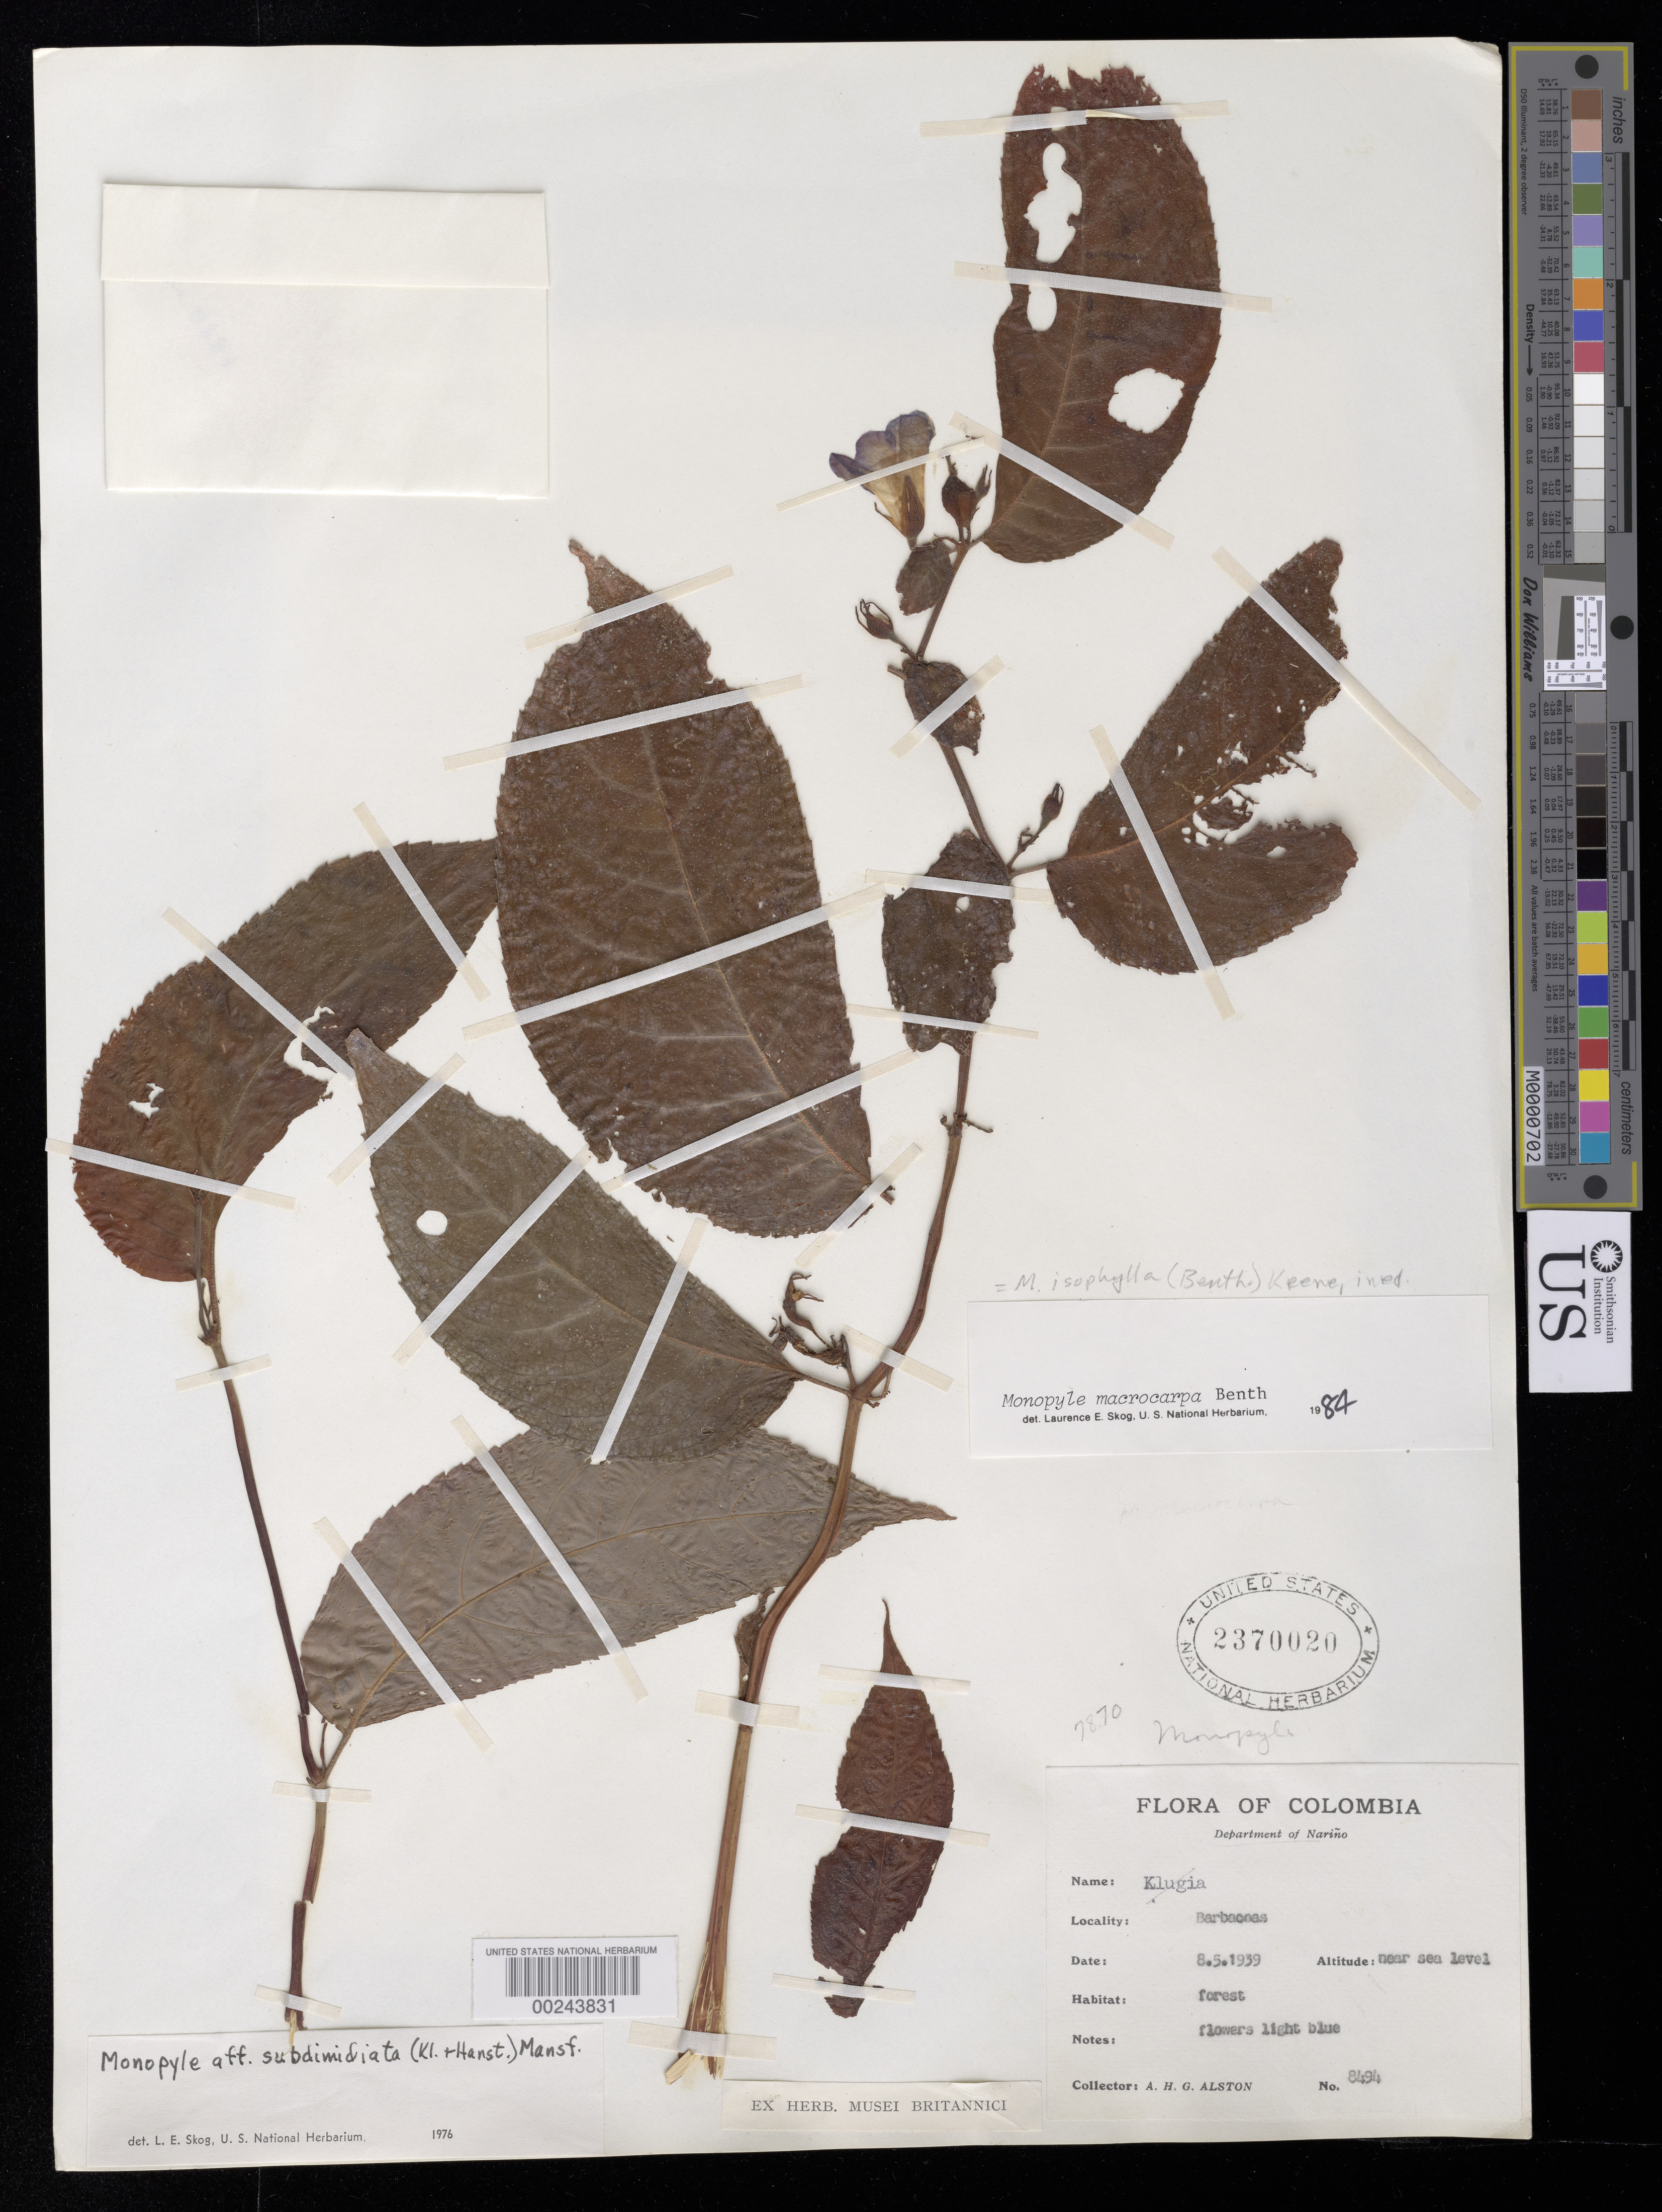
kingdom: Plantae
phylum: Tracheophyta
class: Magnoliopsida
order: Lamiales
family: Gesneriaceae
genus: Monopyle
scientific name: Monopyle macrocarpa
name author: Benth.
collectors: A. H. Alston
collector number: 8494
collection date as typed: May 1939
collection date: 1939-05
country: Colombia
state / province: Nariño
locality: Barbacoas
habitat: Forest, near sea level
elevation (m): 0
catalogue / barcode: US 2370020